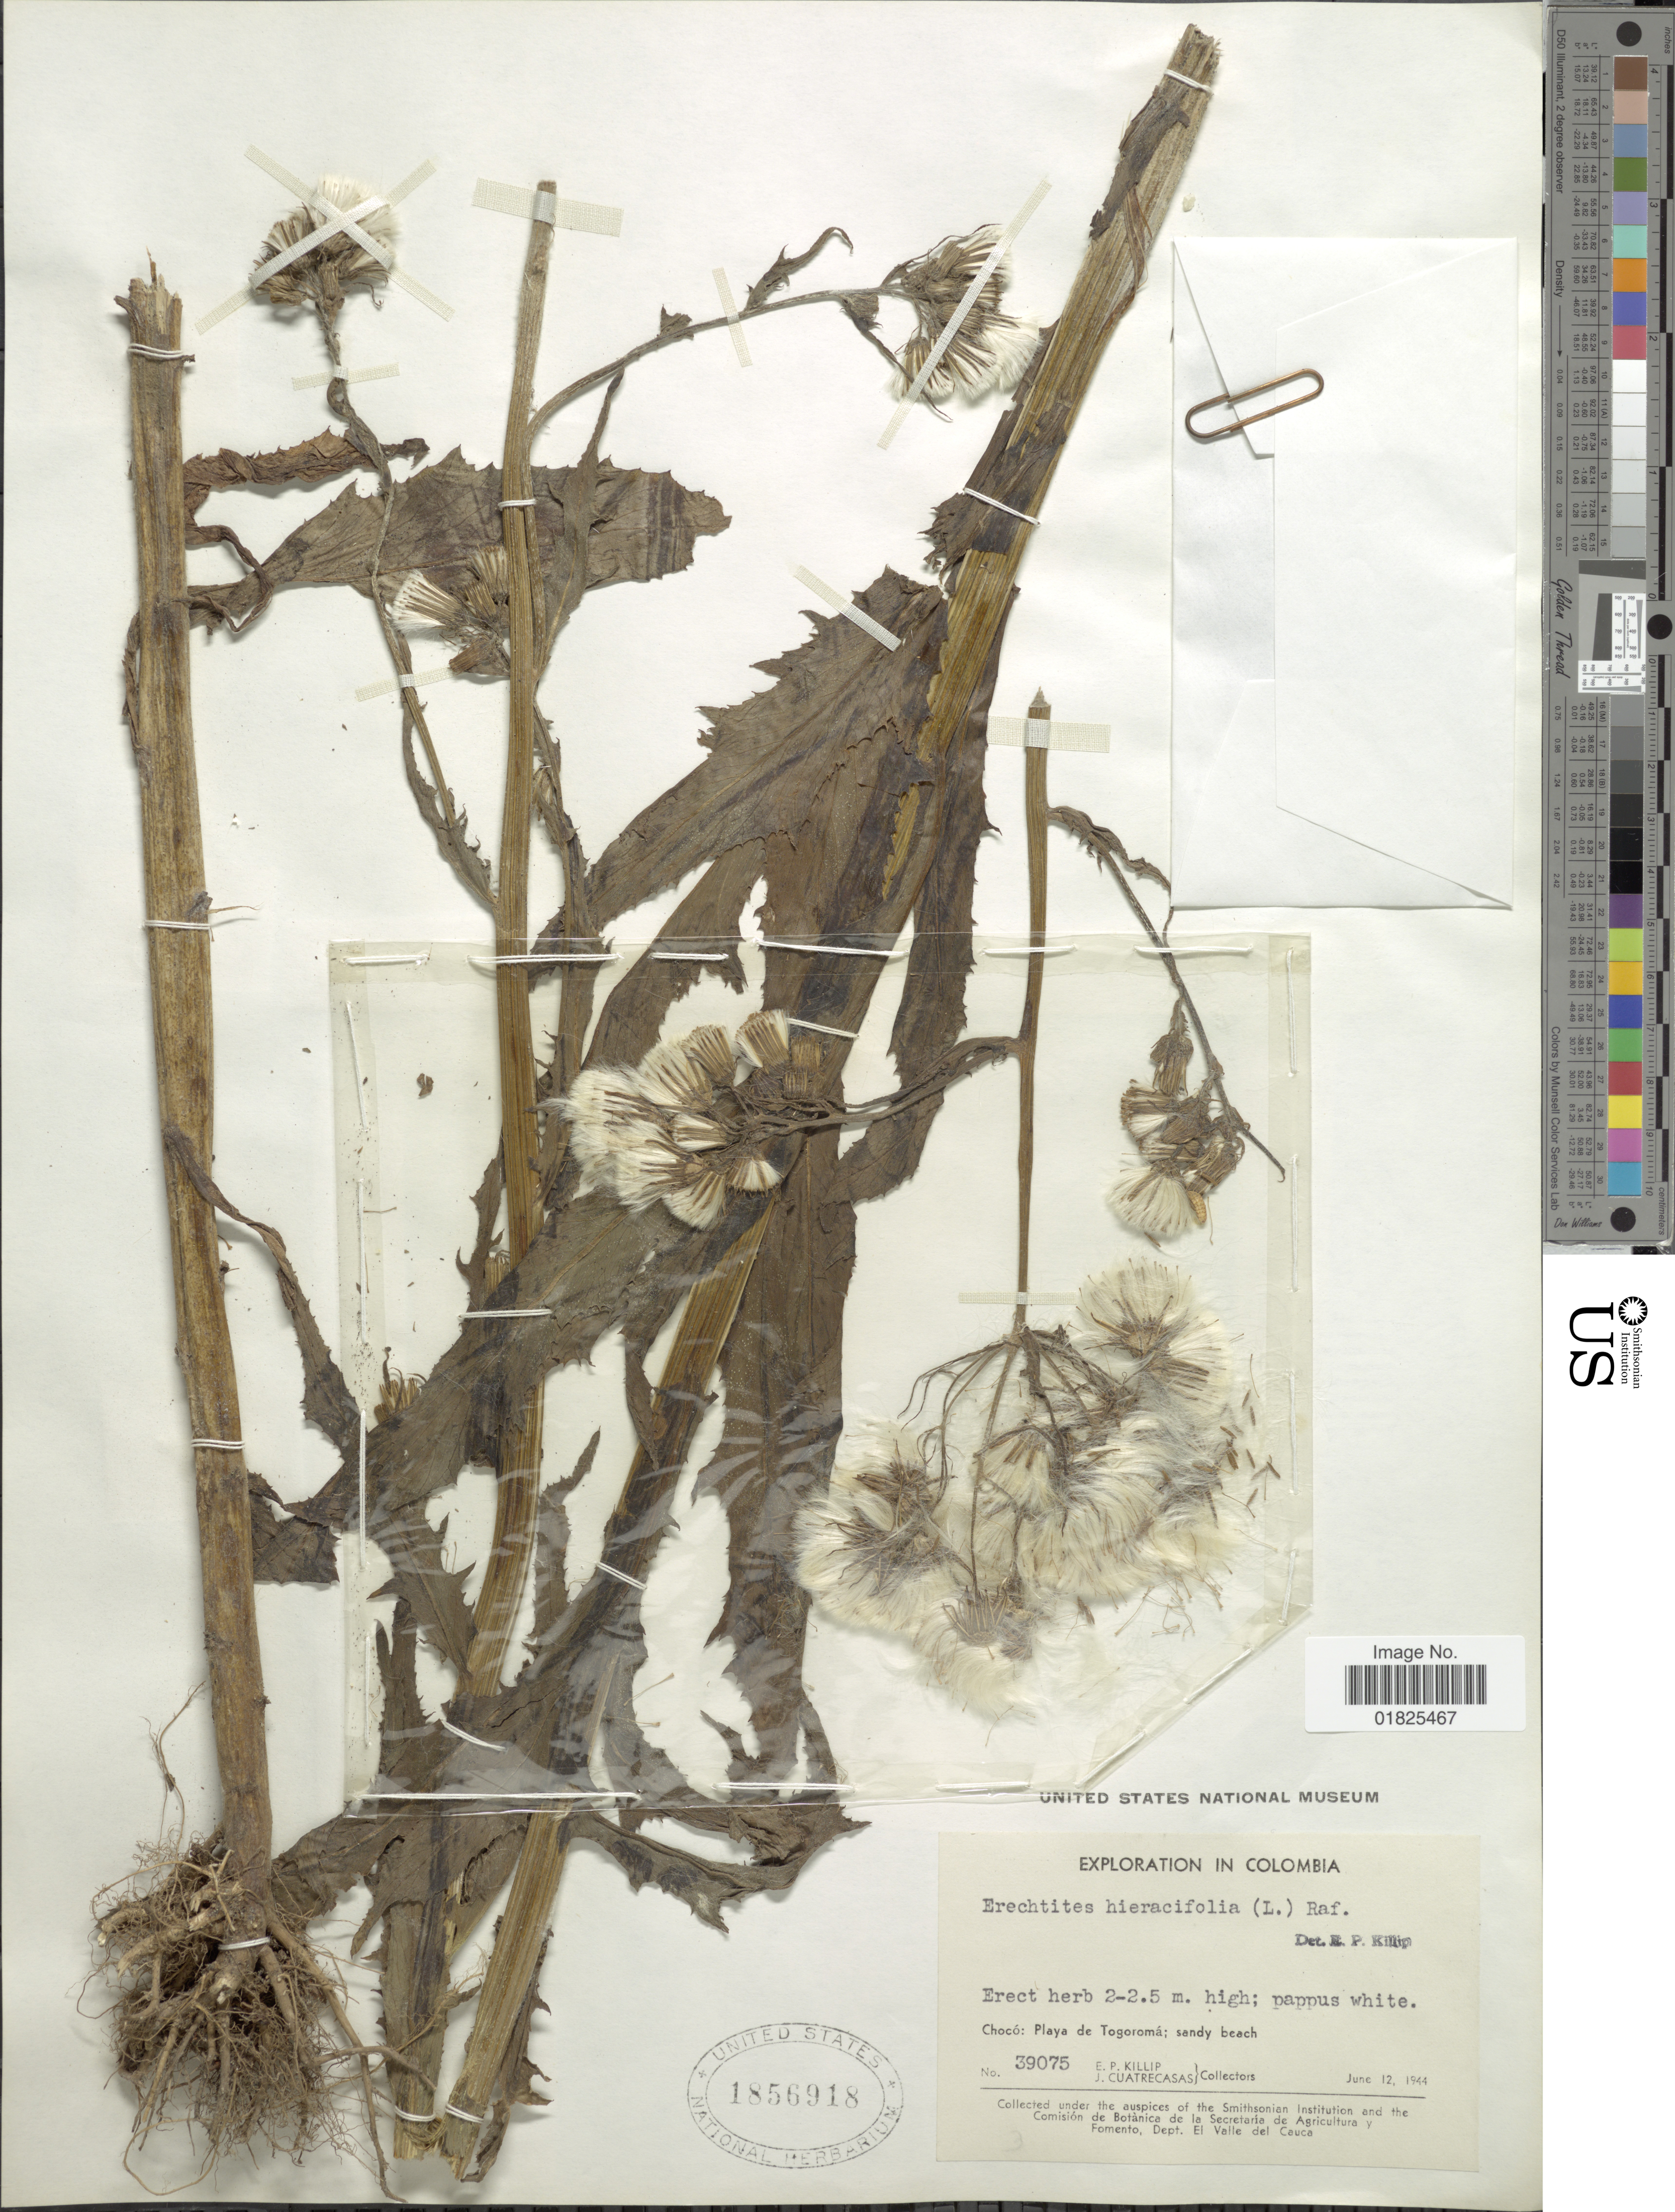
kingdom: Plantae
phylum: Tracheophyta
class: Magnoliopsida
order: Asterales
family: Asteraceae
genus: Erechtites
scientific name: Erechtites hieraciifolius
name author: (L.) Raf. ex DC.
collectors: E. P. Killip & J. Cuatrecasas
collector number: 39075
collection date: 1944-06-12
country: Colombia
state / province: Chocó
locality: Playa de Togoroma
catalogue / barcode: US 1856917